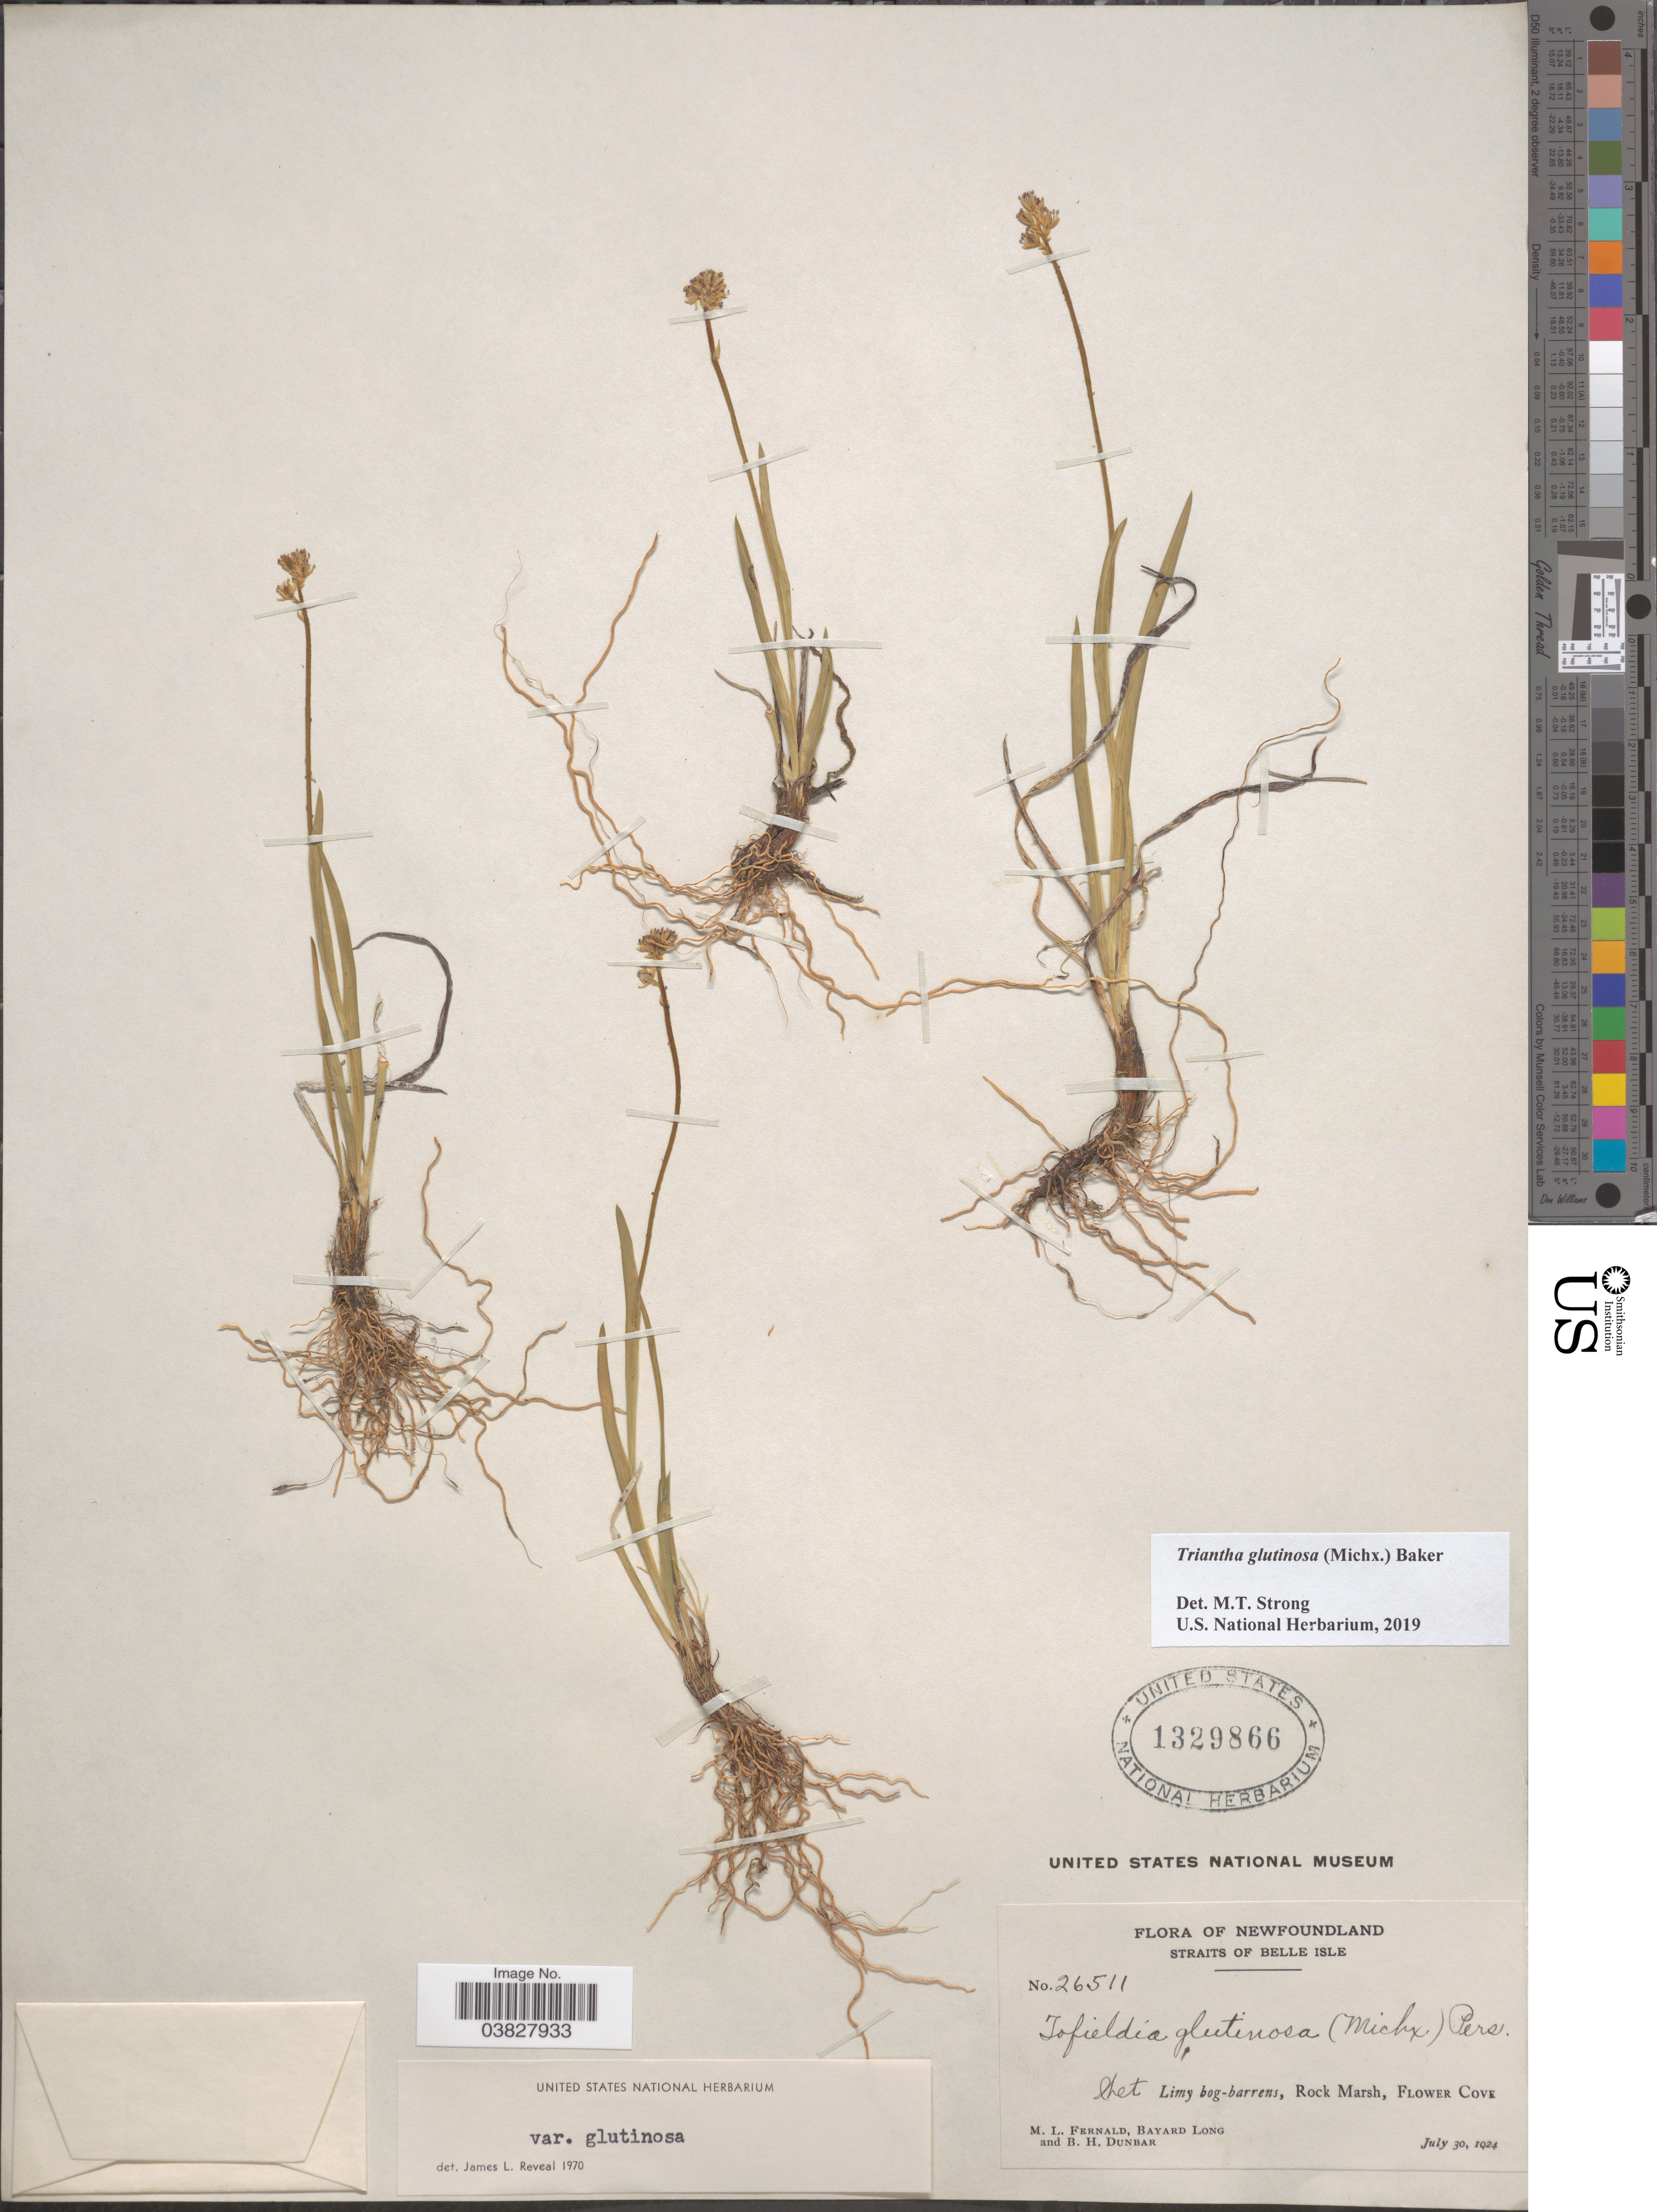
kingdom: Plantae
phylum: Tracheophyta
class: Liliopsida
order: Alismatales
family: Tofieldiaceae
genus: Triantha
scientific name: Triantha glutinosa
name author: (Michx.) Baker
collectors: M. L. Fernald, B. Long & B. Dunbar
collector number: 26511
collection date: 1924-07-30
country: Canada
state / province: Newfoundland and Labrador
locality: Straits of Belle Isle. Rock Marsh, Flower Cove.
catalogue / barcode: US 1329866